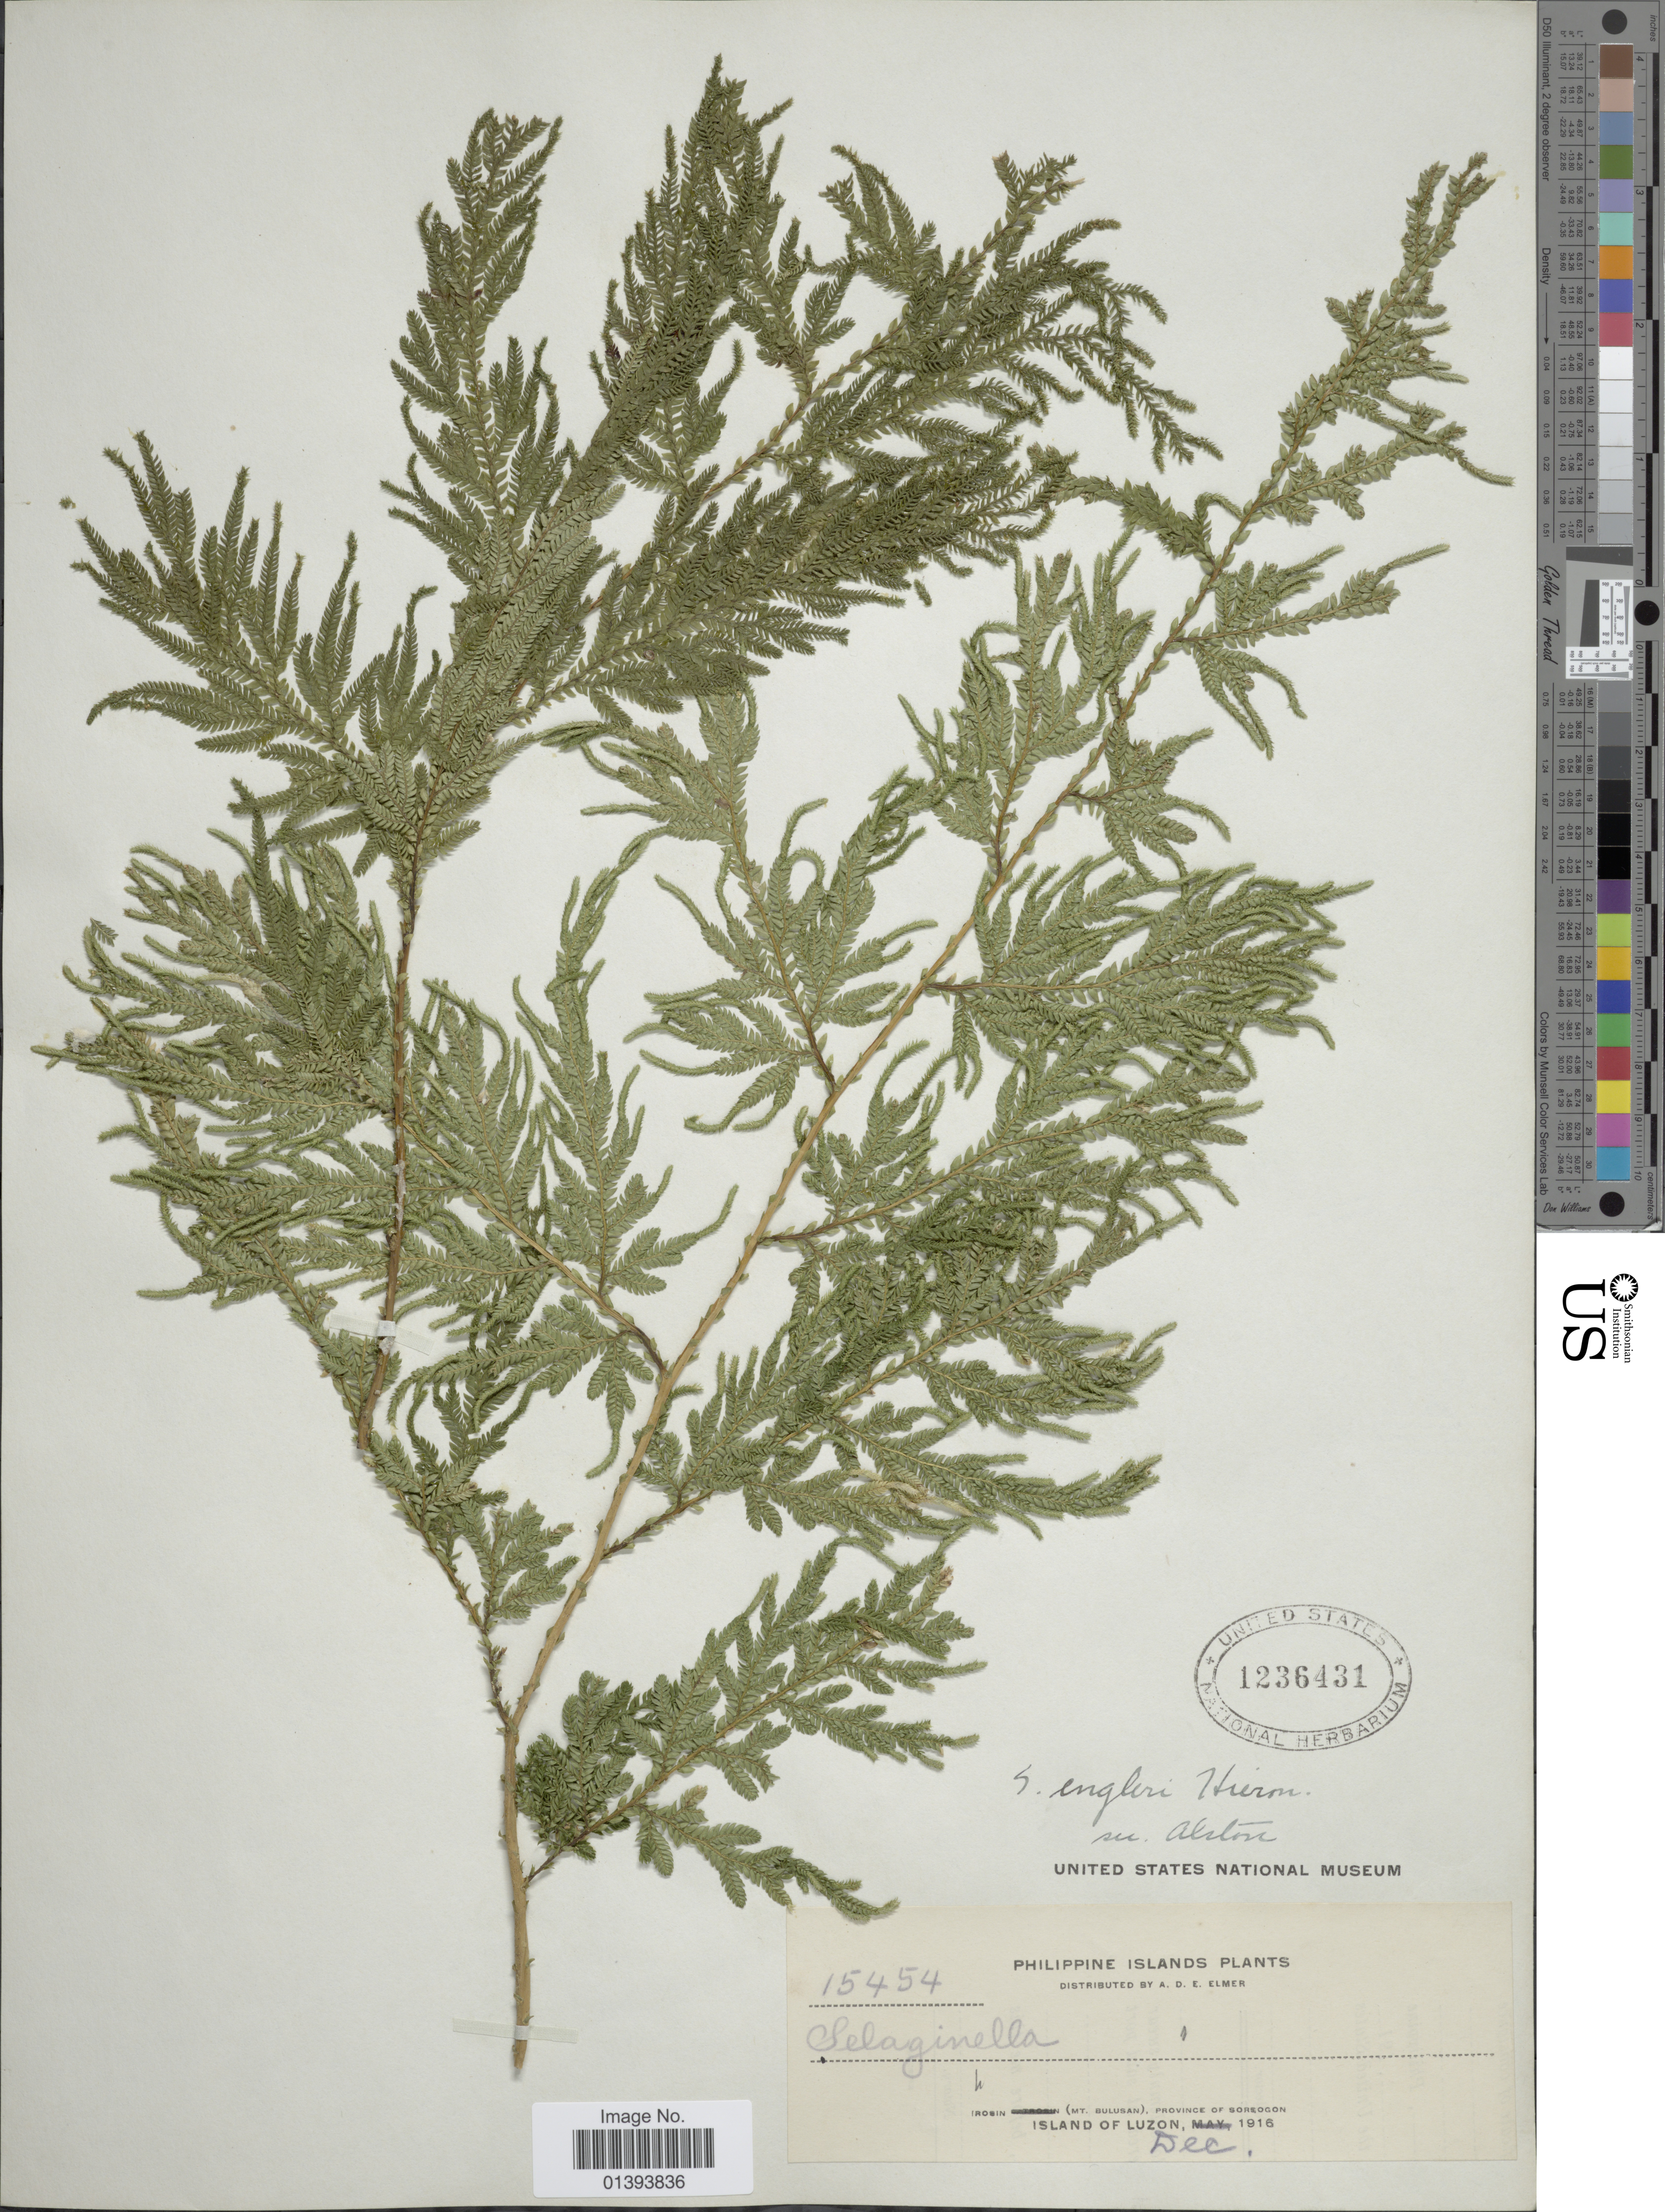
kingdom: Plantae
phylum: Tracheophyta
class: Lycopodiopsida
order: Selaginellales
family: Selaginellaceae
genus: Selaginella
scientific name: Selaginella engleri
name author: Hieron.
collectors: A. D. E. Elmer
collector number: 15454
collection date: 1916-12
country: Philippines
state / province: Central Luzon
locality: Irosin(Mt. Bulusan), province of Sorsogon, Island of Luzon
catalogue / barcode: US 1236431